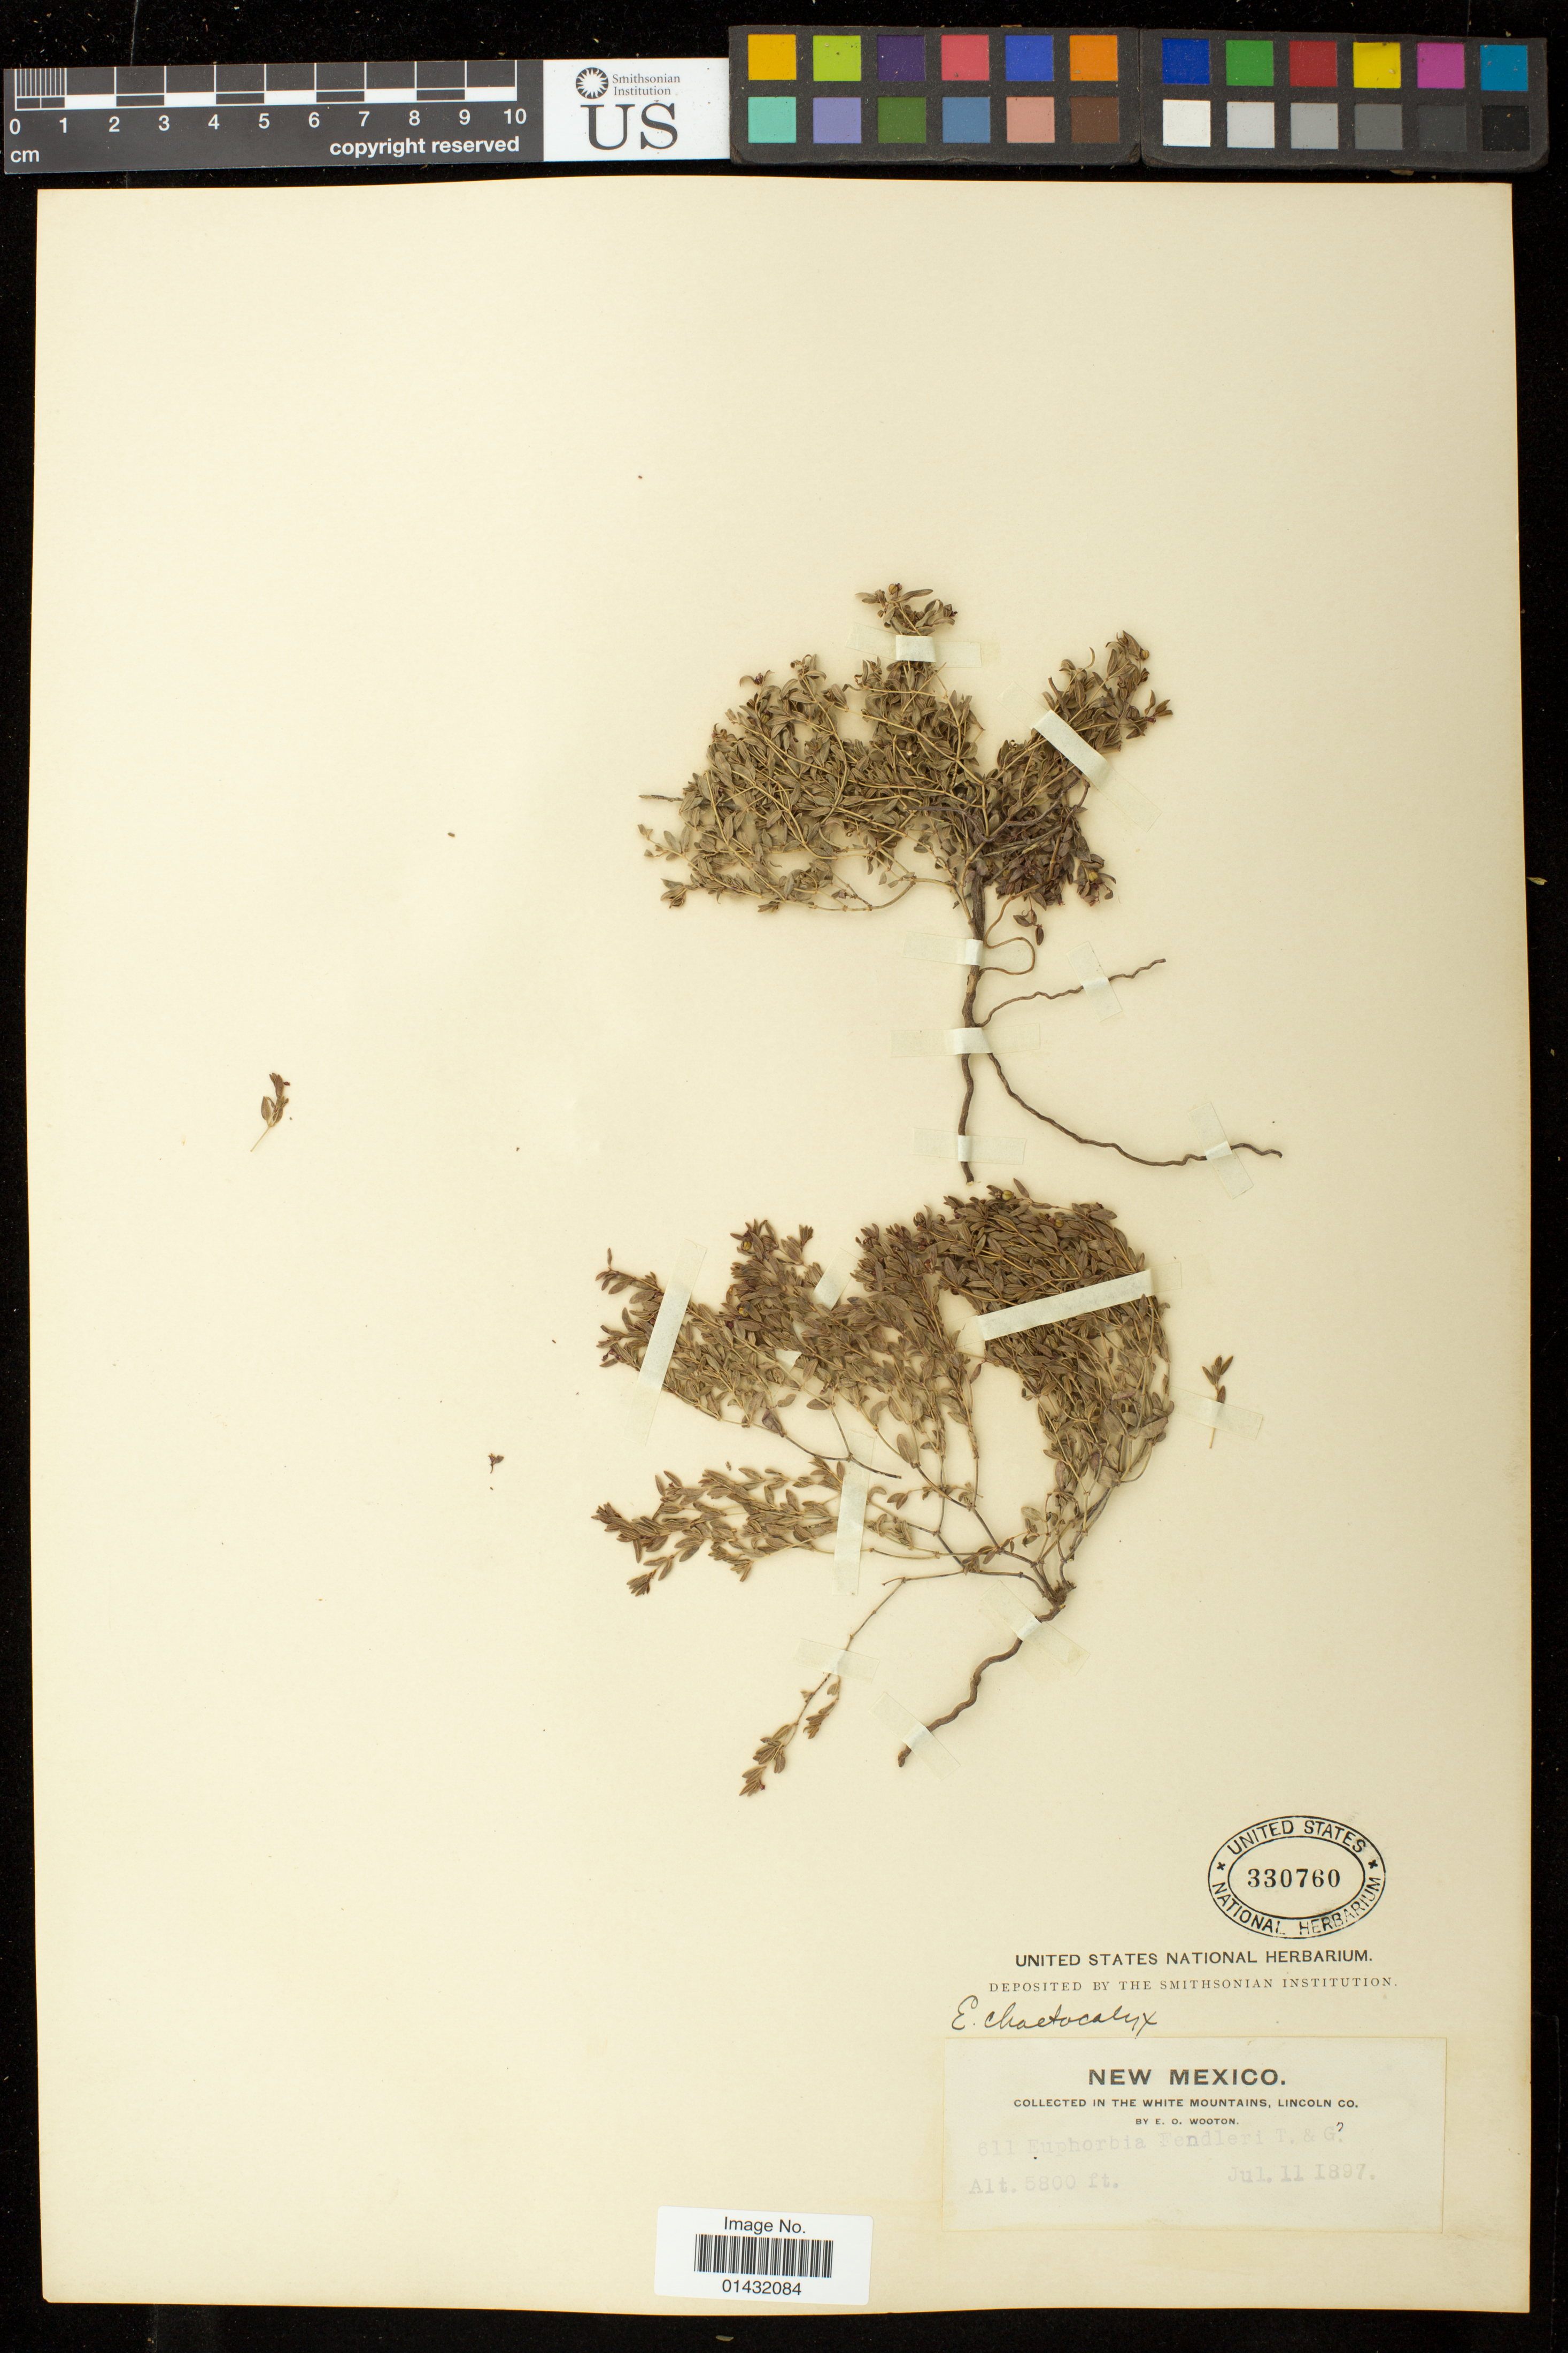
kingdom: Plantae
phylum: Tracheophyta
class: Magnoliopsida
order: Malpighiales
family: Euphorbiaceae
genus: Euphorbia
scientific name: Euphorbia chaetocalyx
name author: Tidestr.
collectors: E. O. Wooton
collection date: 1897-07-11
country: United States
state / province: New Mexico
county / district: Lincoln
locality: White Mountains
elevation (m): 1768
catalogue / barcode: US 330760